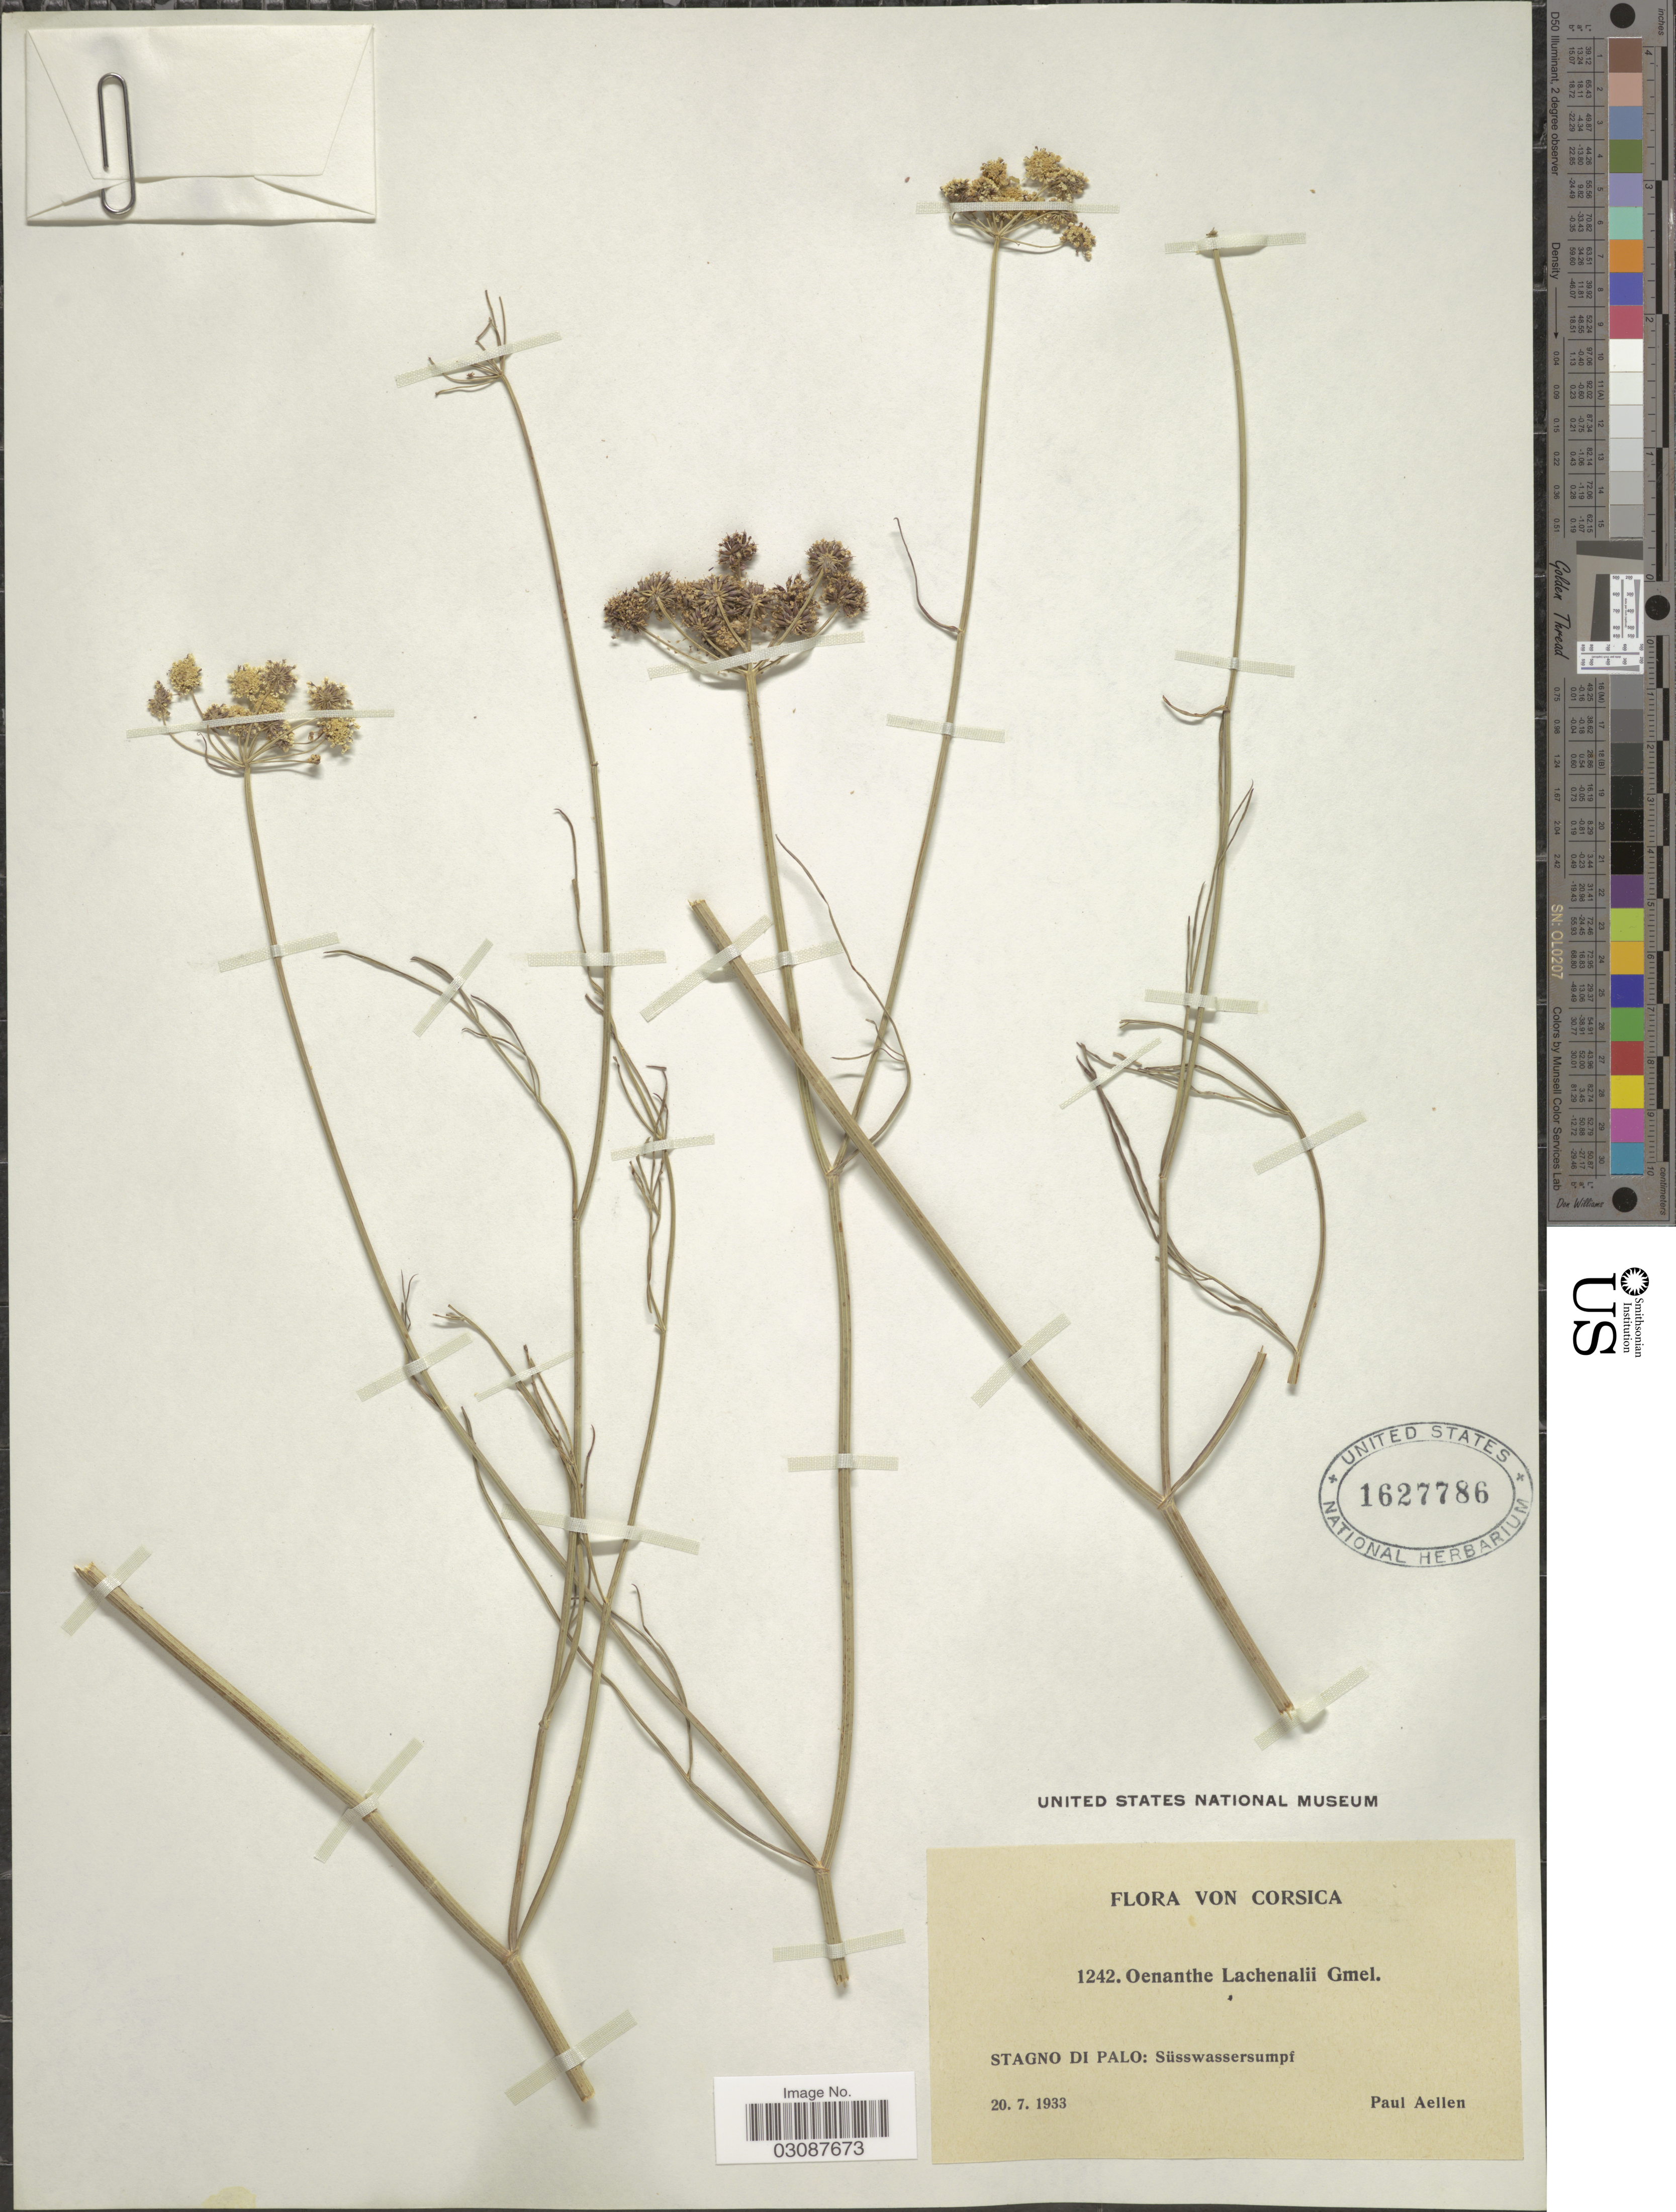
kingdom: Plantae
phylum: Tracheophyta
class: Magnoliopsida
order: Apiales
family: Apiaceae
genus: Oenanthe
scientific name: Oenanthe lachenalii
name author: C.C. Gmel.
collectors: P. Aellen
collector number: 1242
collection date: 1933-07-20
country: France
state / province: Corsica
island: Corse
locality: Von Corsica, Stagno Di Palo: Süsswassersumpi.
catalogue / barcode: US 1627786